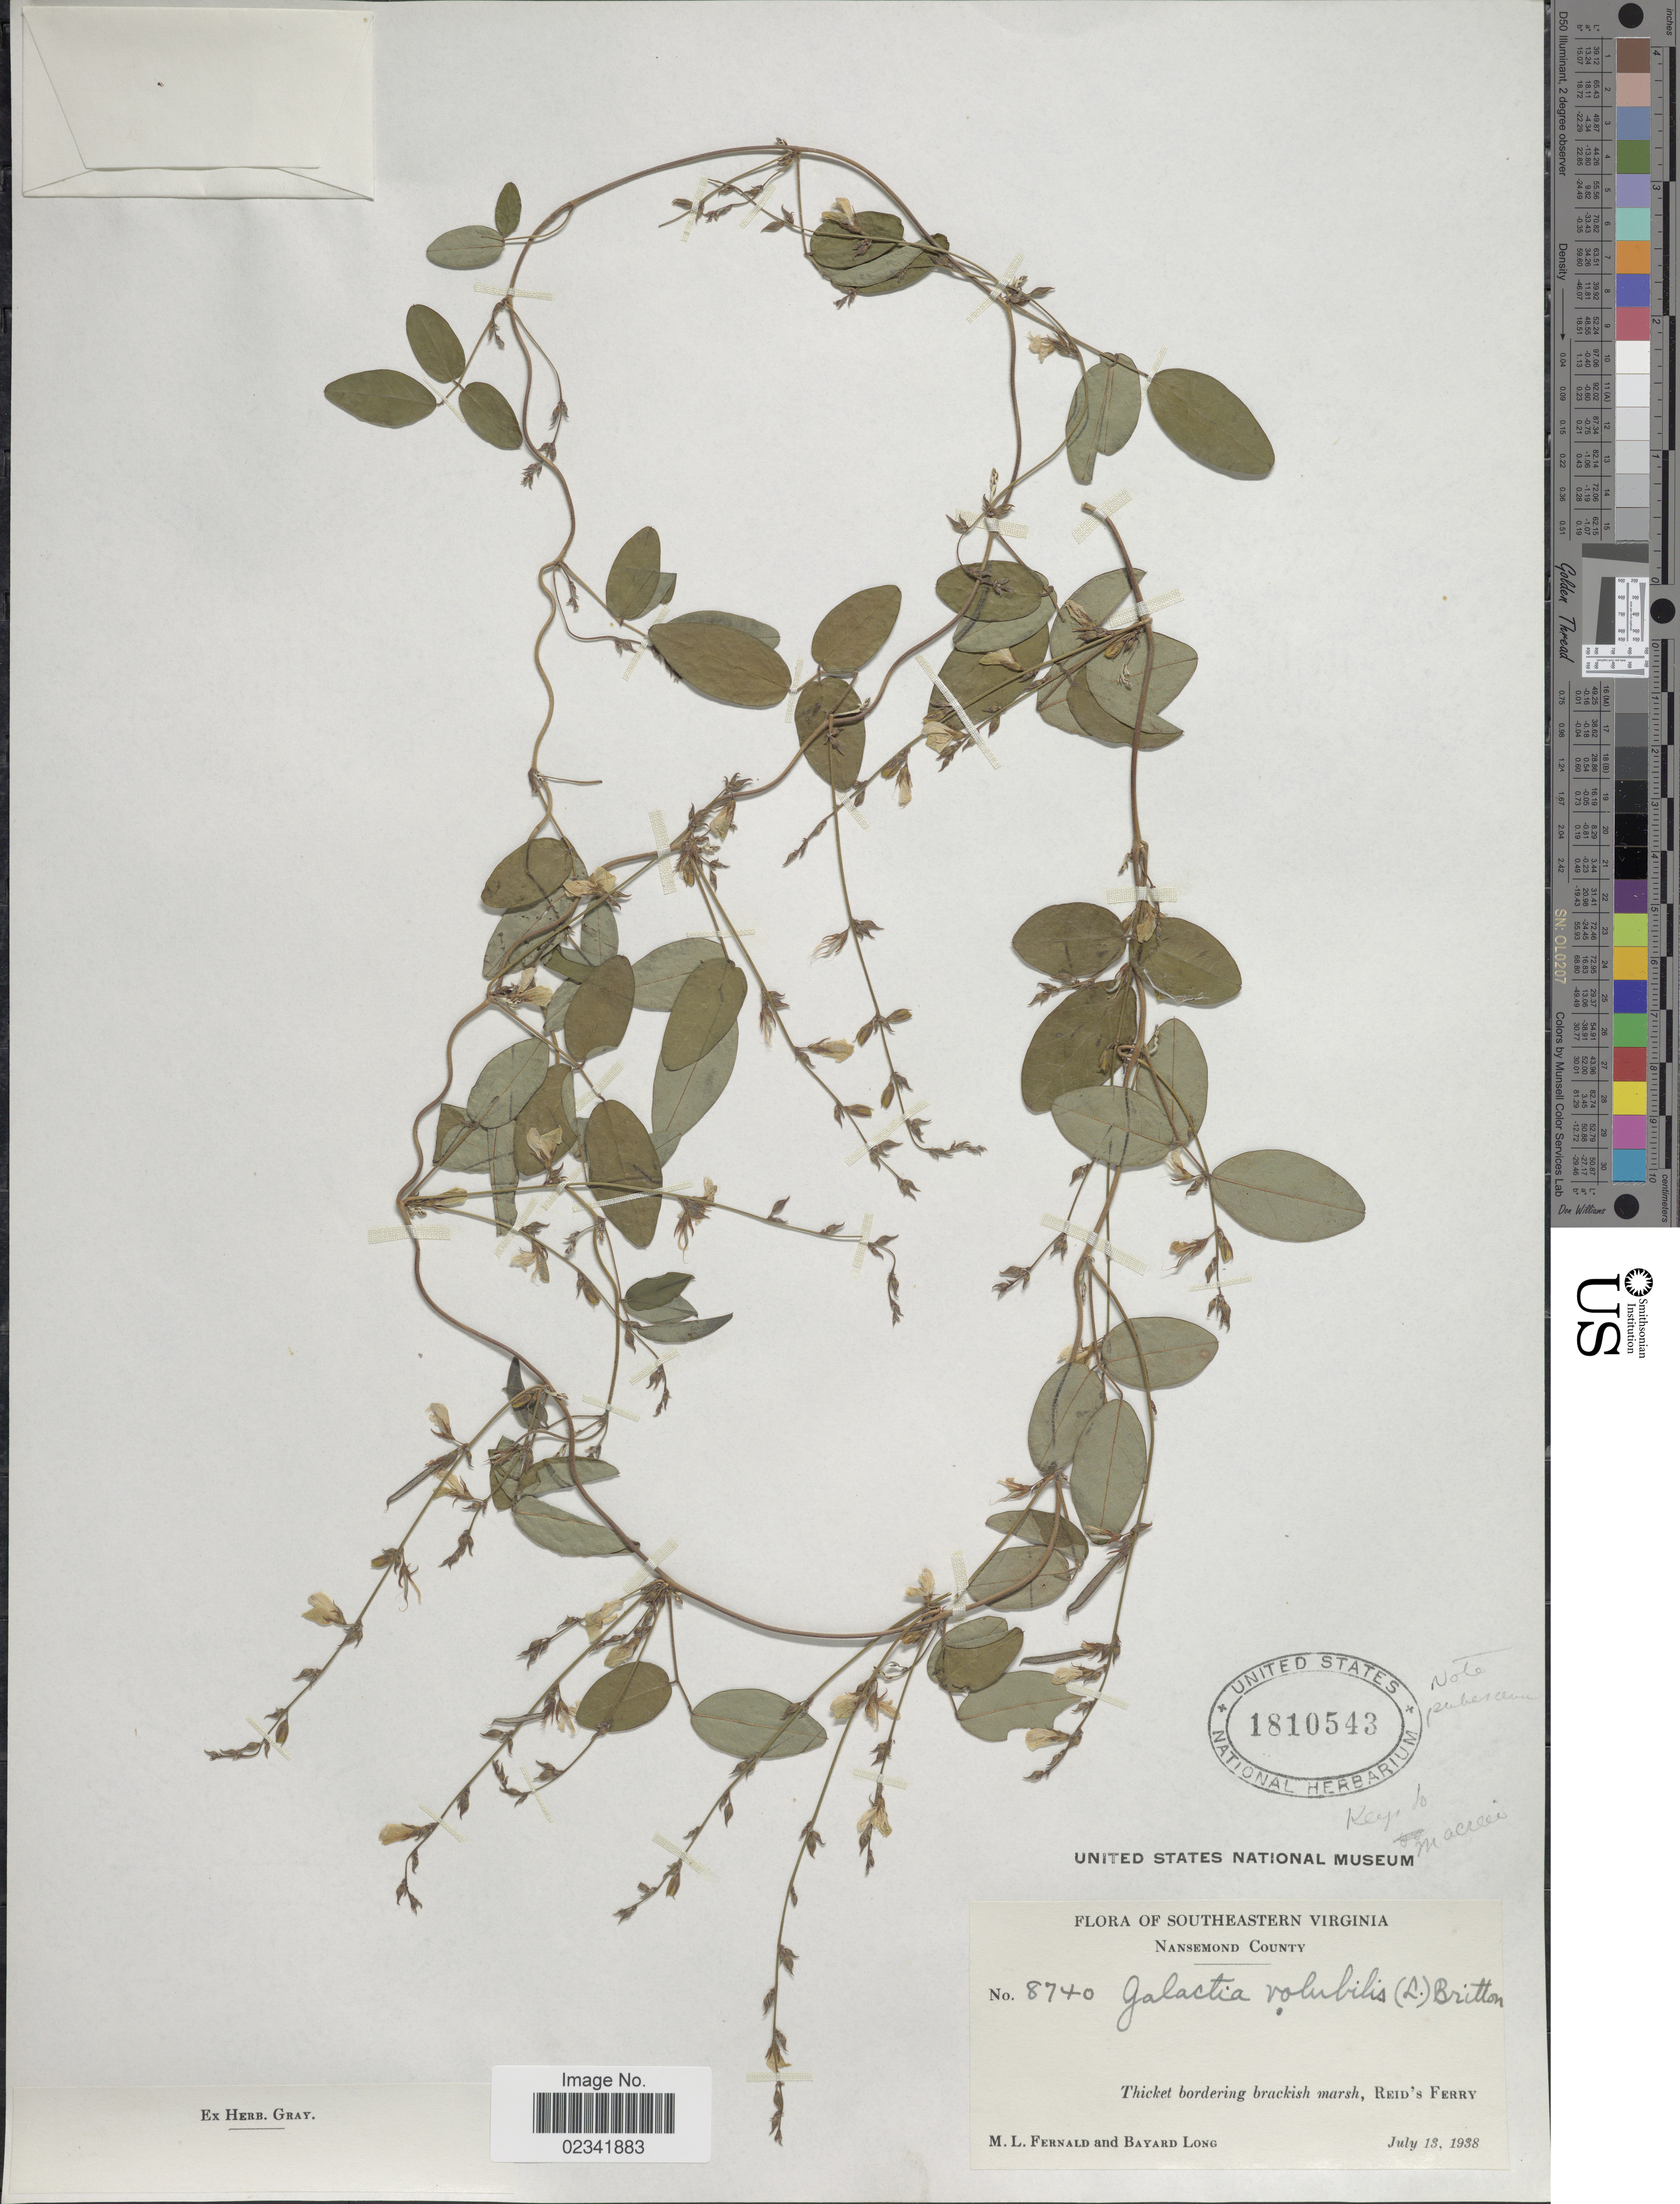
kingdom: Plantae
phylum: Tracheophyta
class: Magnoliopsida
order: Fabales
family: Fabaceae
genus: Galactia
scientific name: Galactia volubilis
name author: (L.) Britton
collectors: M. L. Fernald & B. Long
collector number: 8740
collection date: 1938-07-13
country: United States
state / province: Virginia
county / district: City of Suffolk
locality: Southeastern Virginia, Nansemond County, Reid's Ferry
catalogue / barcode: US 1810543